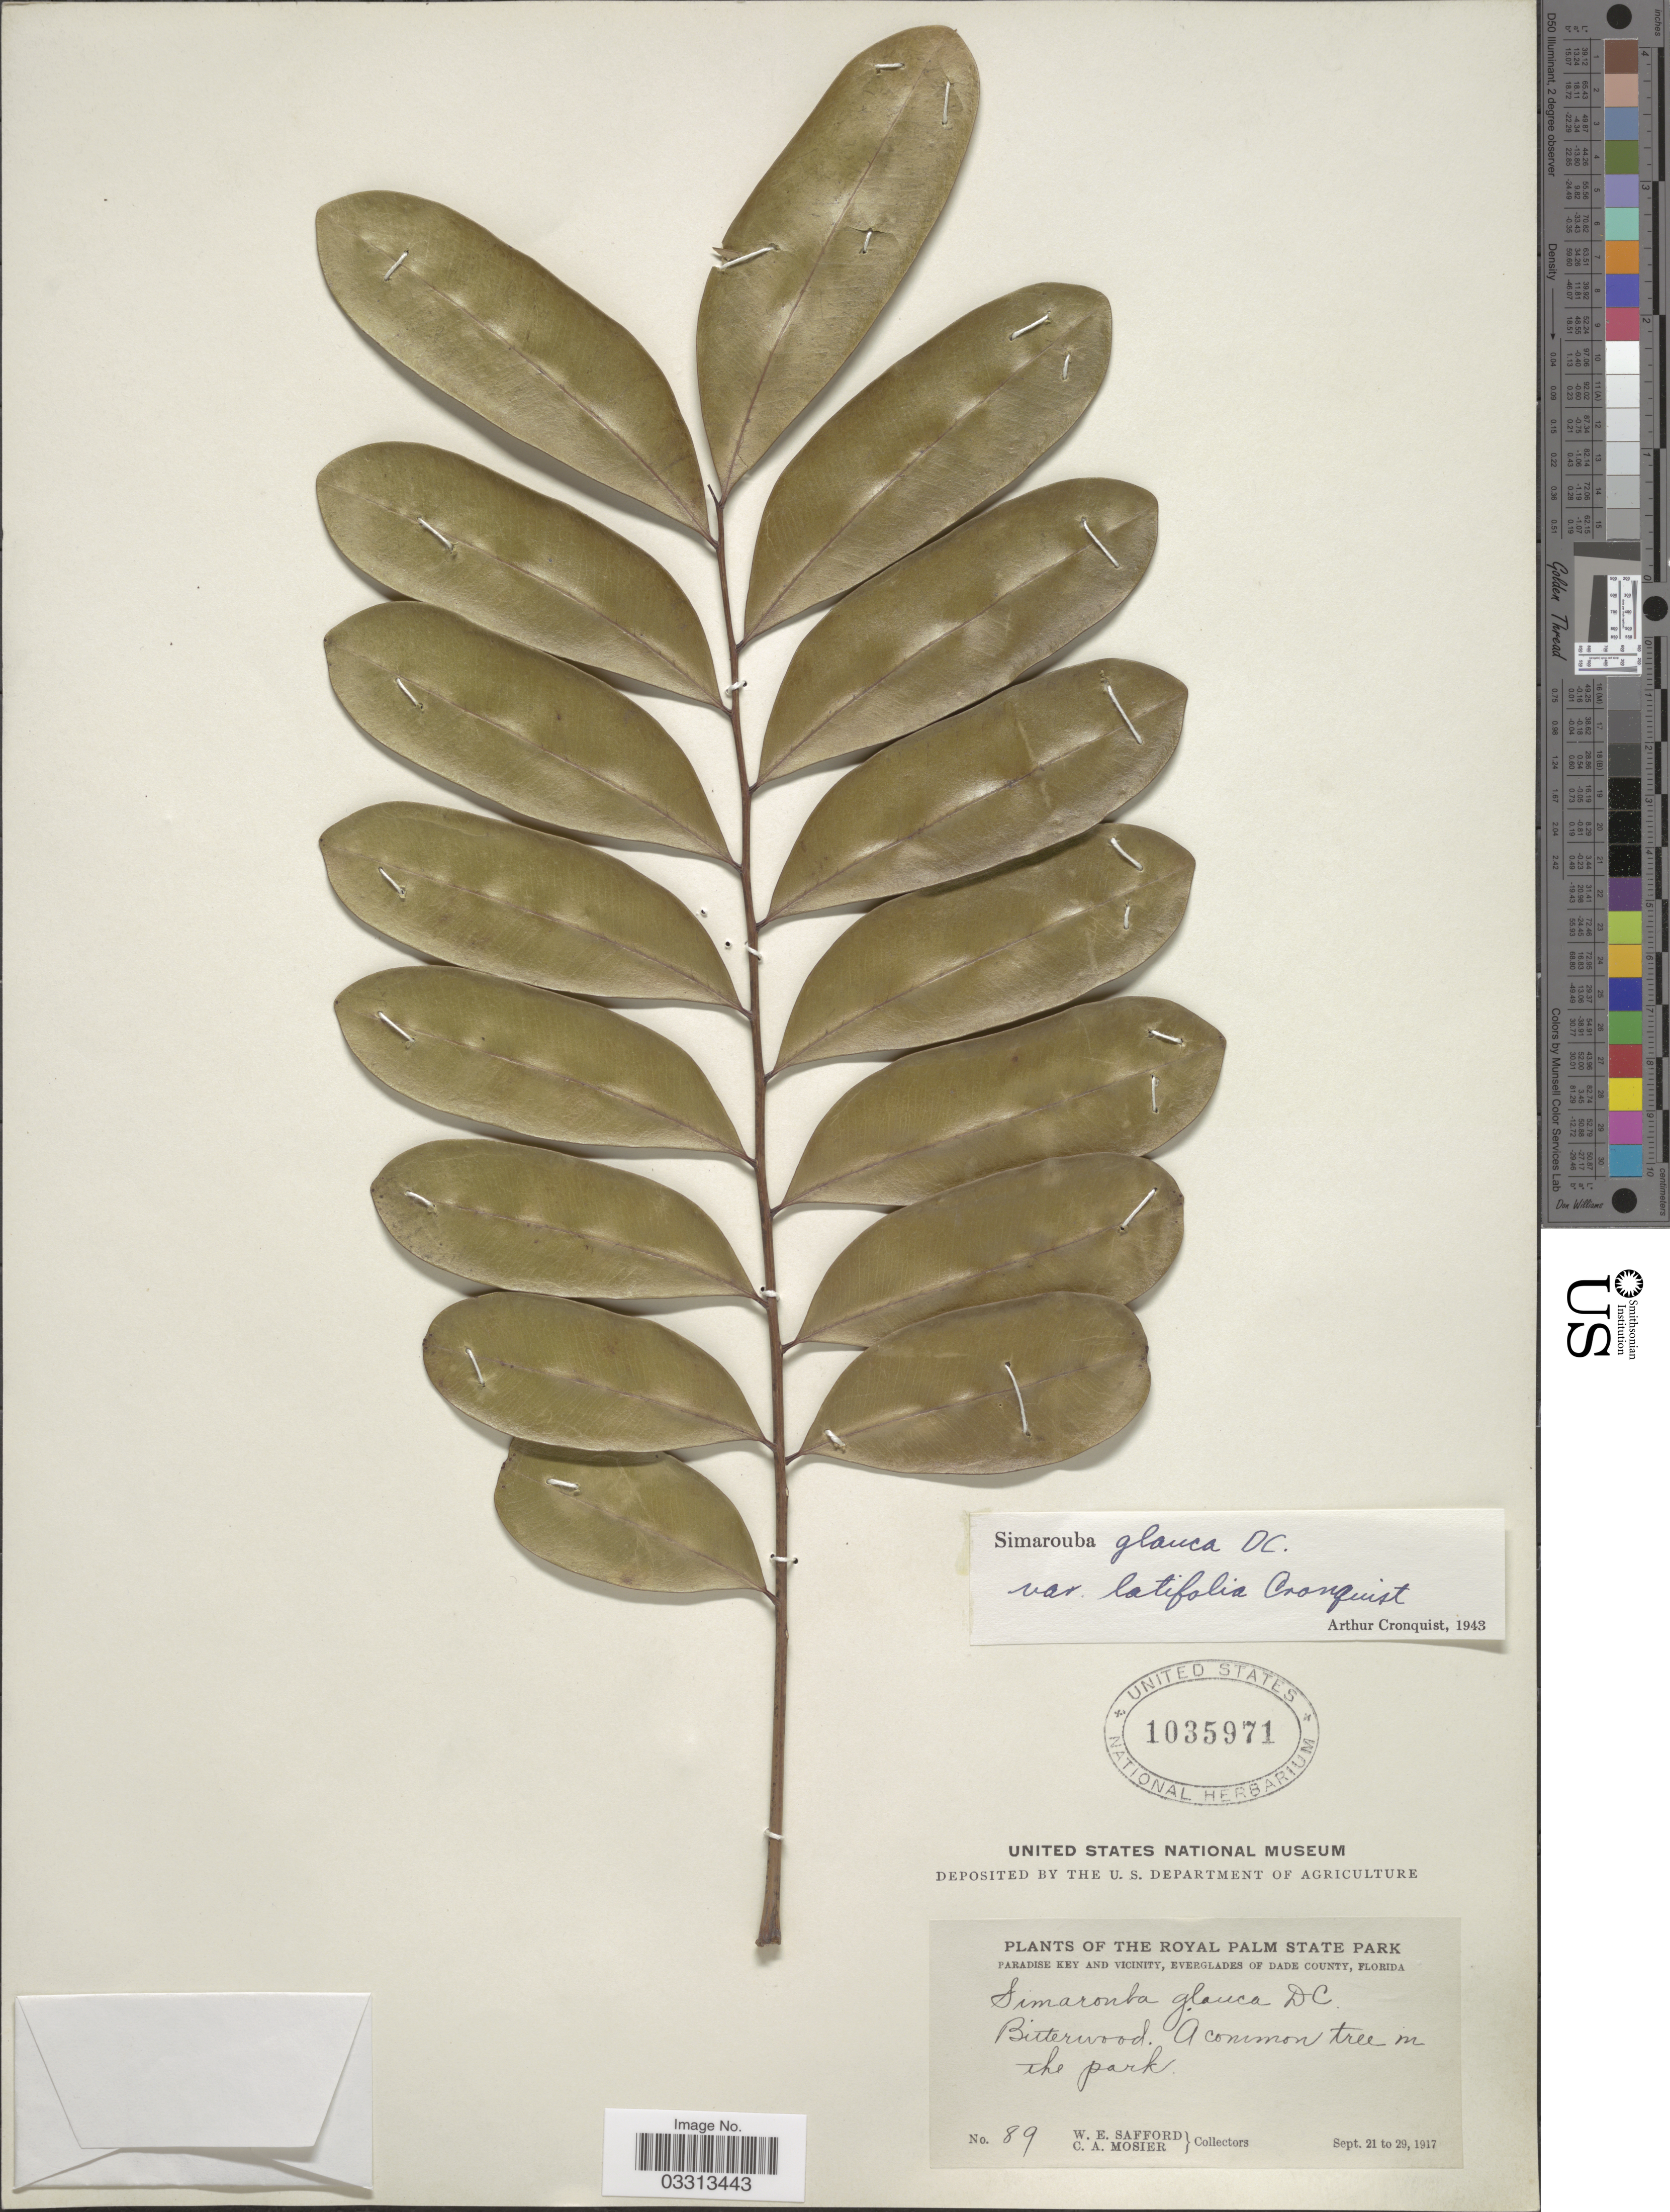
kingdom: Plantae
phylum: Tracheophyta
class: Magnoliopsida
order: Sapindales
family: Simaroubaceae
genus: Simarouba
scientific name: Simarouba glauca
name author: DC.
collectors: W. E. Safford & C. A. Mosier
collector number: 89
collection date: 1917-09-21/1917-09-29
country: United States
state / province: Florida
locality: The Royal Palm State Park. Paradise Key and Vicinity, Everglades of Dade County. Bitterwood.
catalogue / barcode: US 1035971